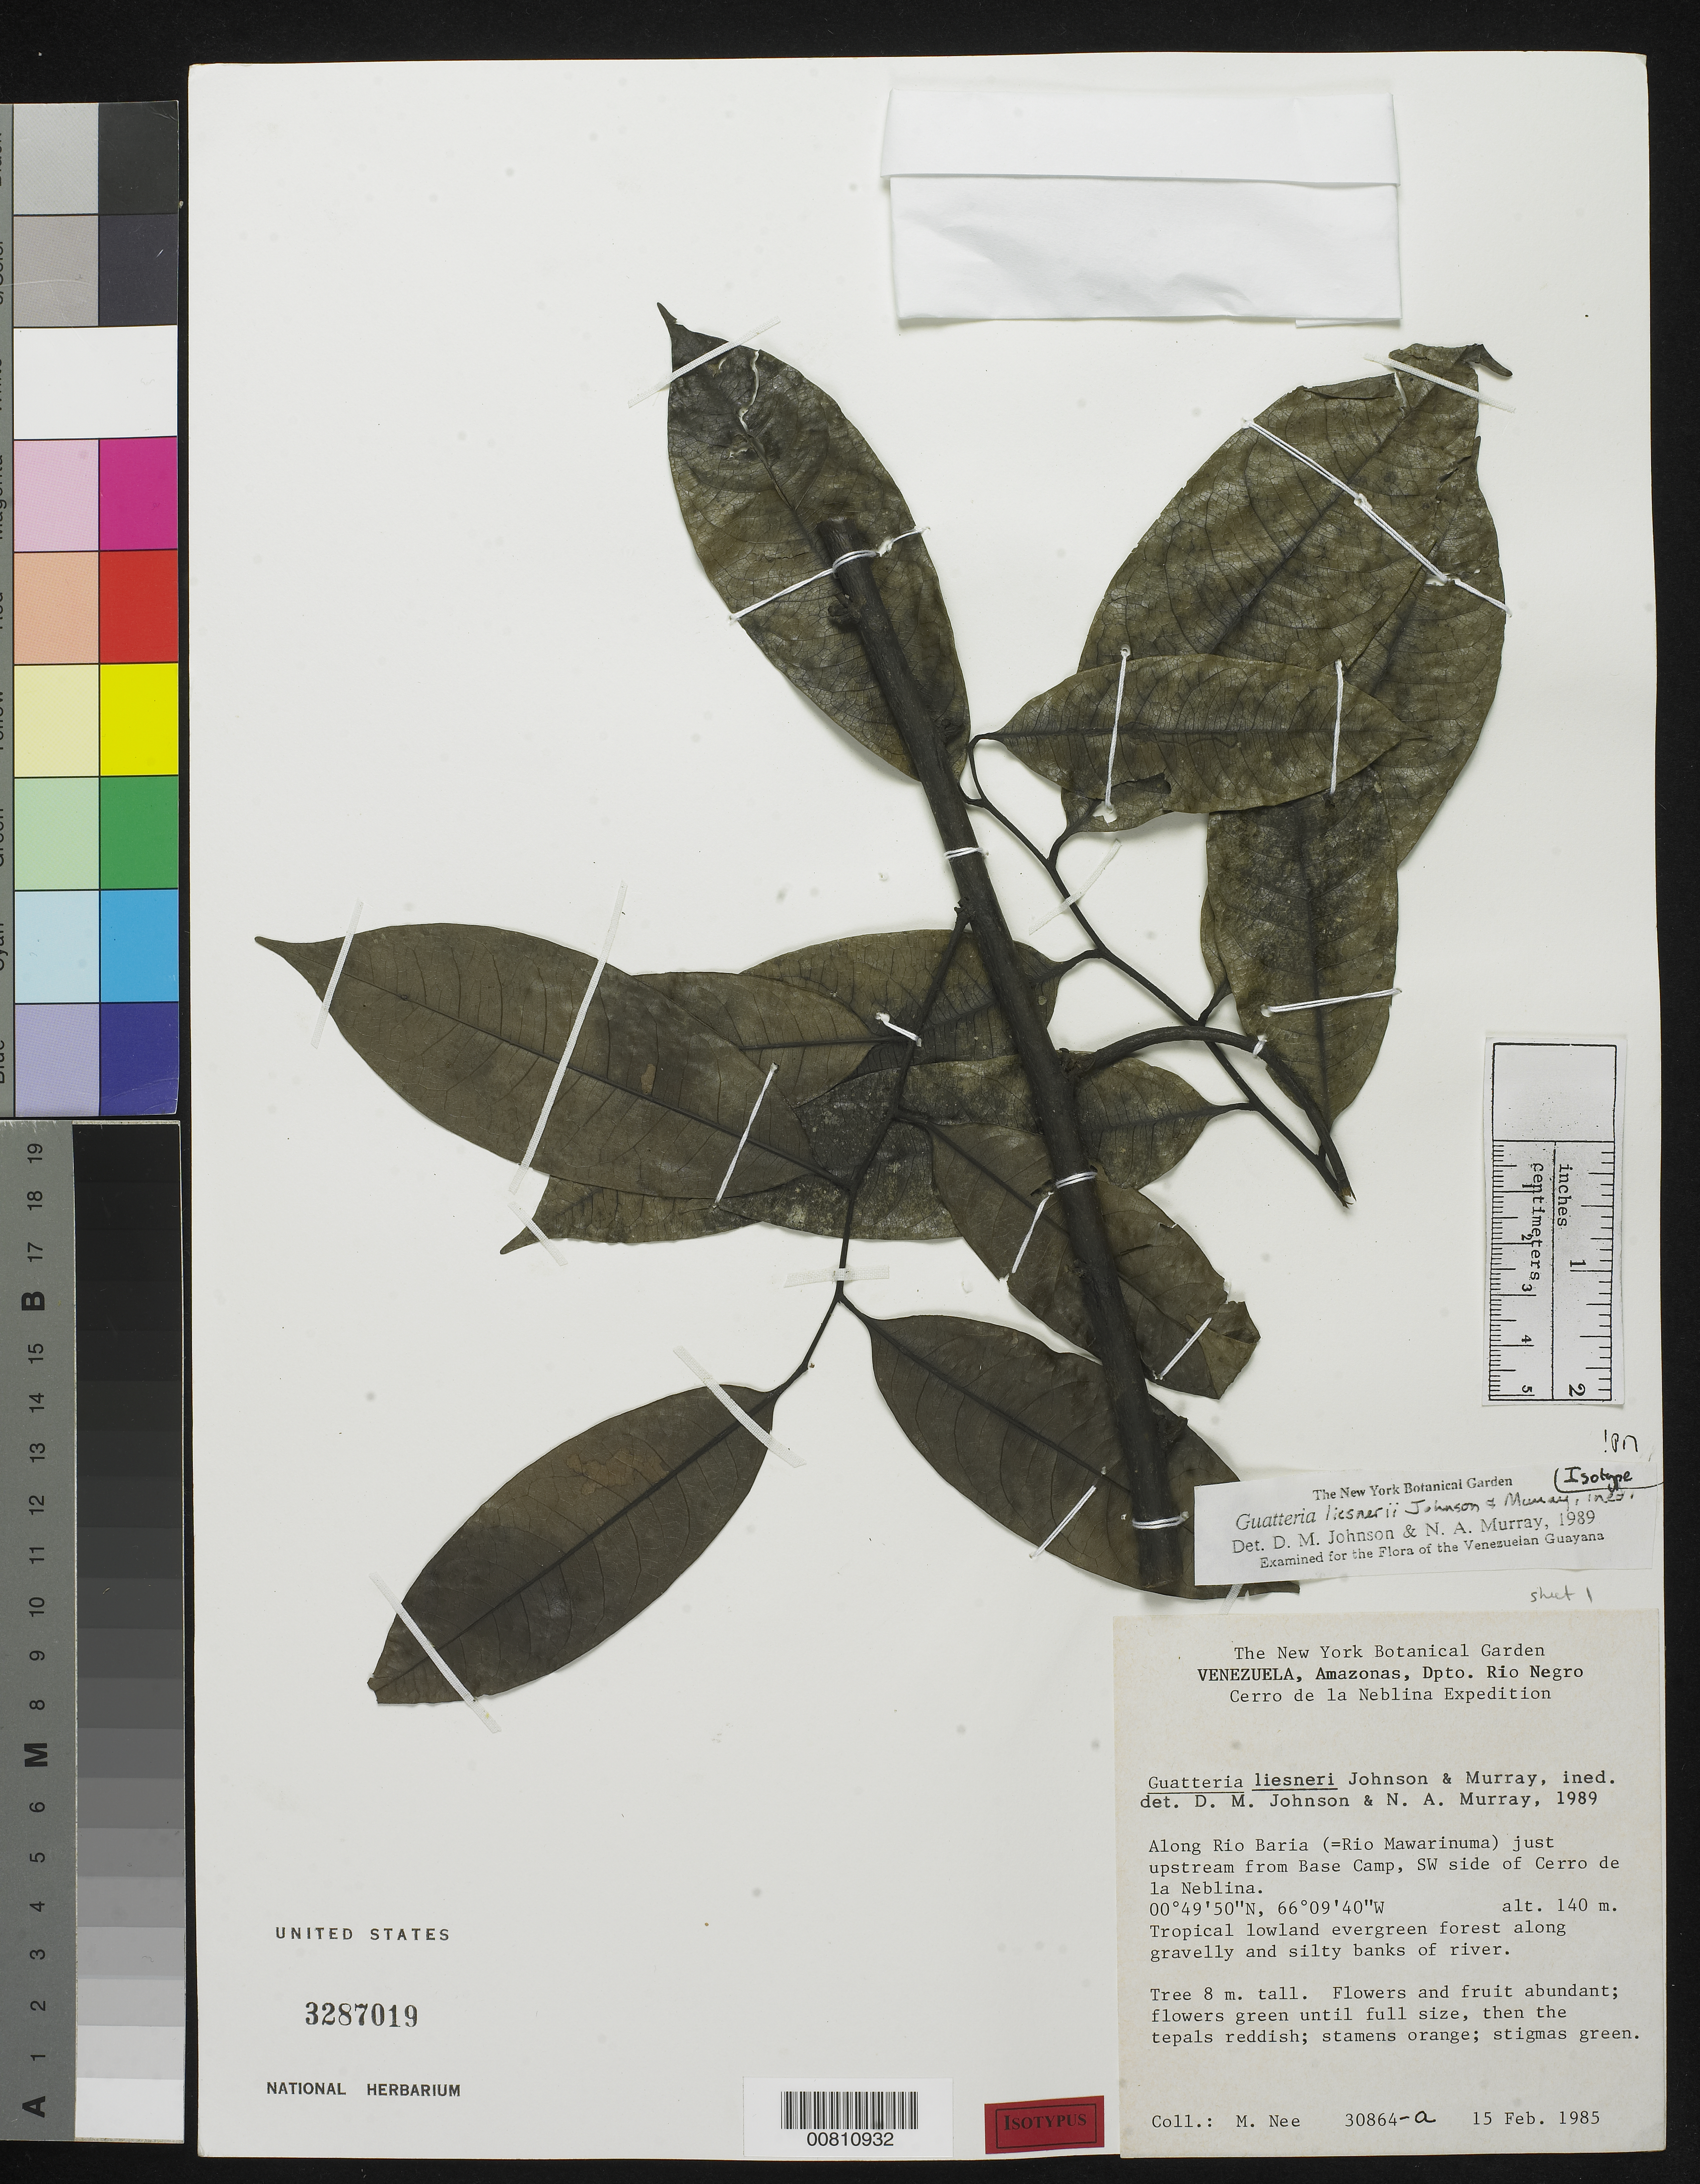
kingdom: Plantae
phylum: Tracheophyta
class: Magnoliopsida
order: Magnoliales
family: Annonaceae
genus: Guatteria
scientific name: Guatteria liesneri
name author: D.M. Johnson & N.A. Murray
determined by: Johnson, D. M.; Murray, N. A.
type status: Isotype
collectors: M. Nee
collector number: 30864-a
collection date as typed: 15 Feb 1985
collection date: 1985-02-15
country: Venezuela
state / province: Amazonas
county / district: Rio Negro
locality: Along Rio Baria (=Rio Mawarinuma) just upstream from Base Camp, SW side of Cerro de la Neblina.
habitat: Tropical lowland evergreen forest along gravelly and silty banks of river.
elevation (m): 140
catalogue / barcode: US 3287019